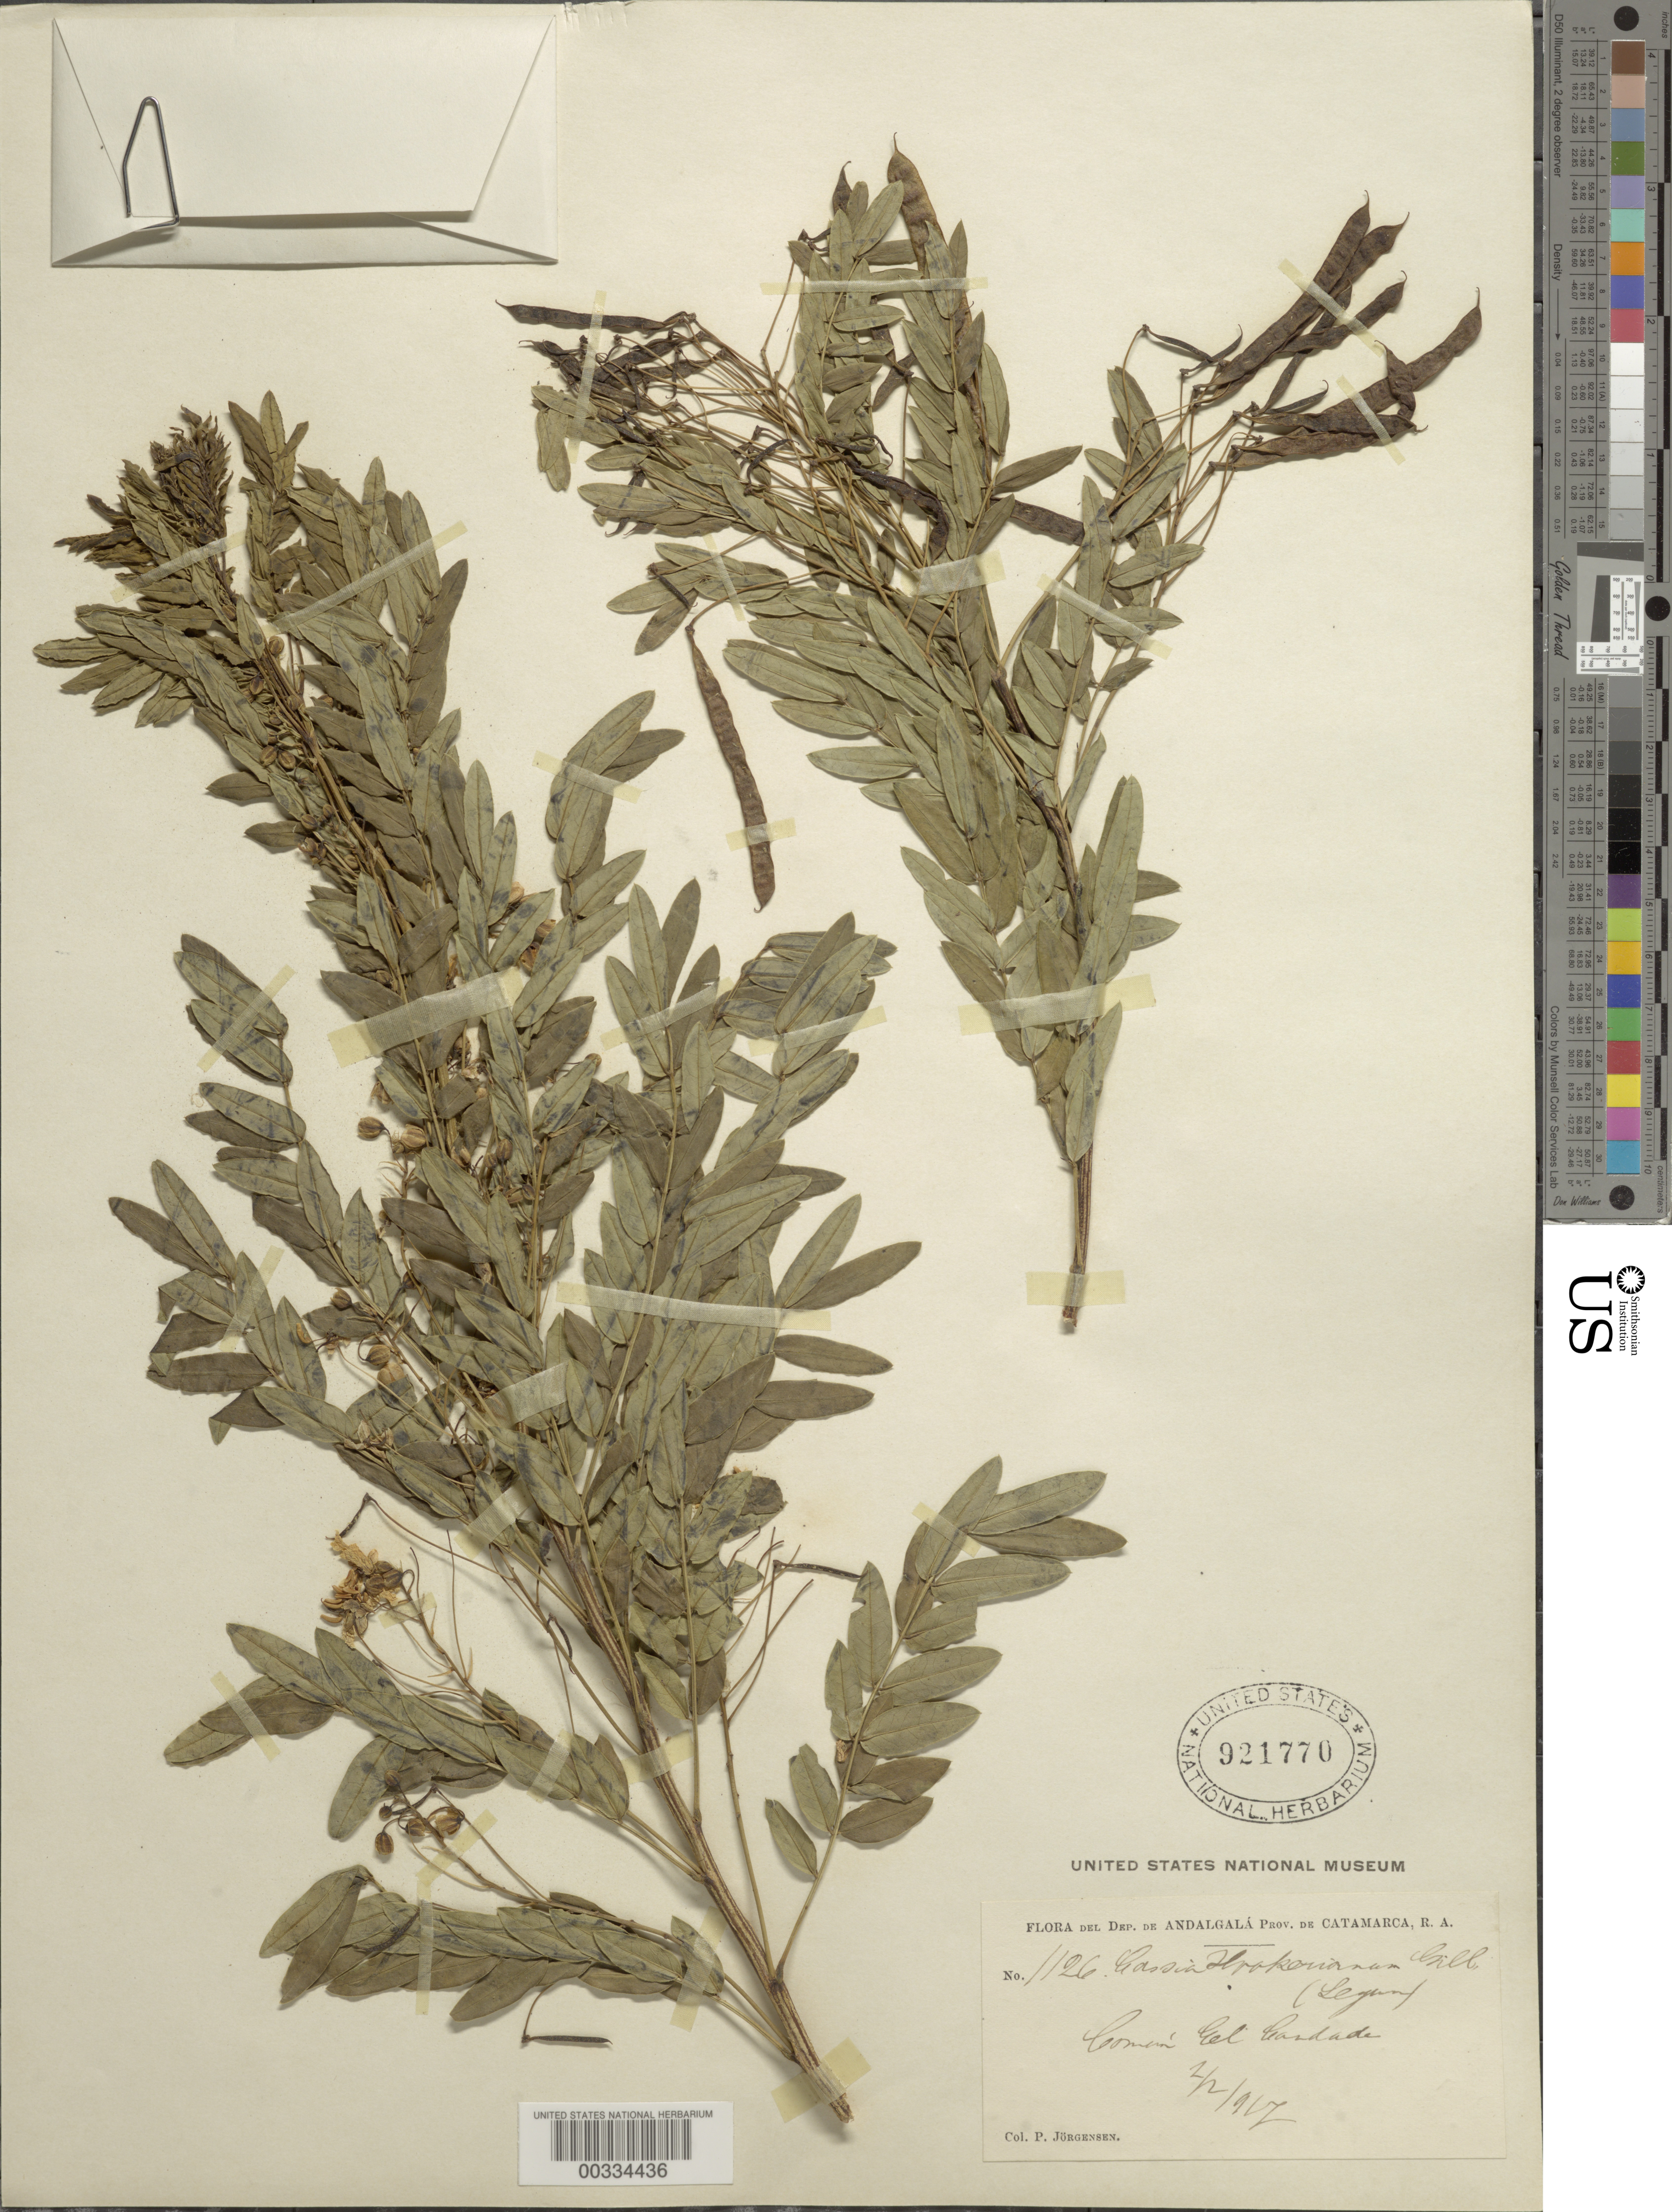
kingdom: Plantae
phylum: Tracheophyta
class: Magnoliopsida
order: Fabales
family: Fabaceae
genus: Senna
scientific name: Senna hookeriana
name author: Vatke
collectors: P. Jorgensen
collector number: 1126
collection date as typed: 02 Feb 1917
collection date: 1917-02-02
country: Argentina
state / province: Catamarca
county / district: Andalgalá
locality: Coman del Casdade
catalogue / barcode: US 921770